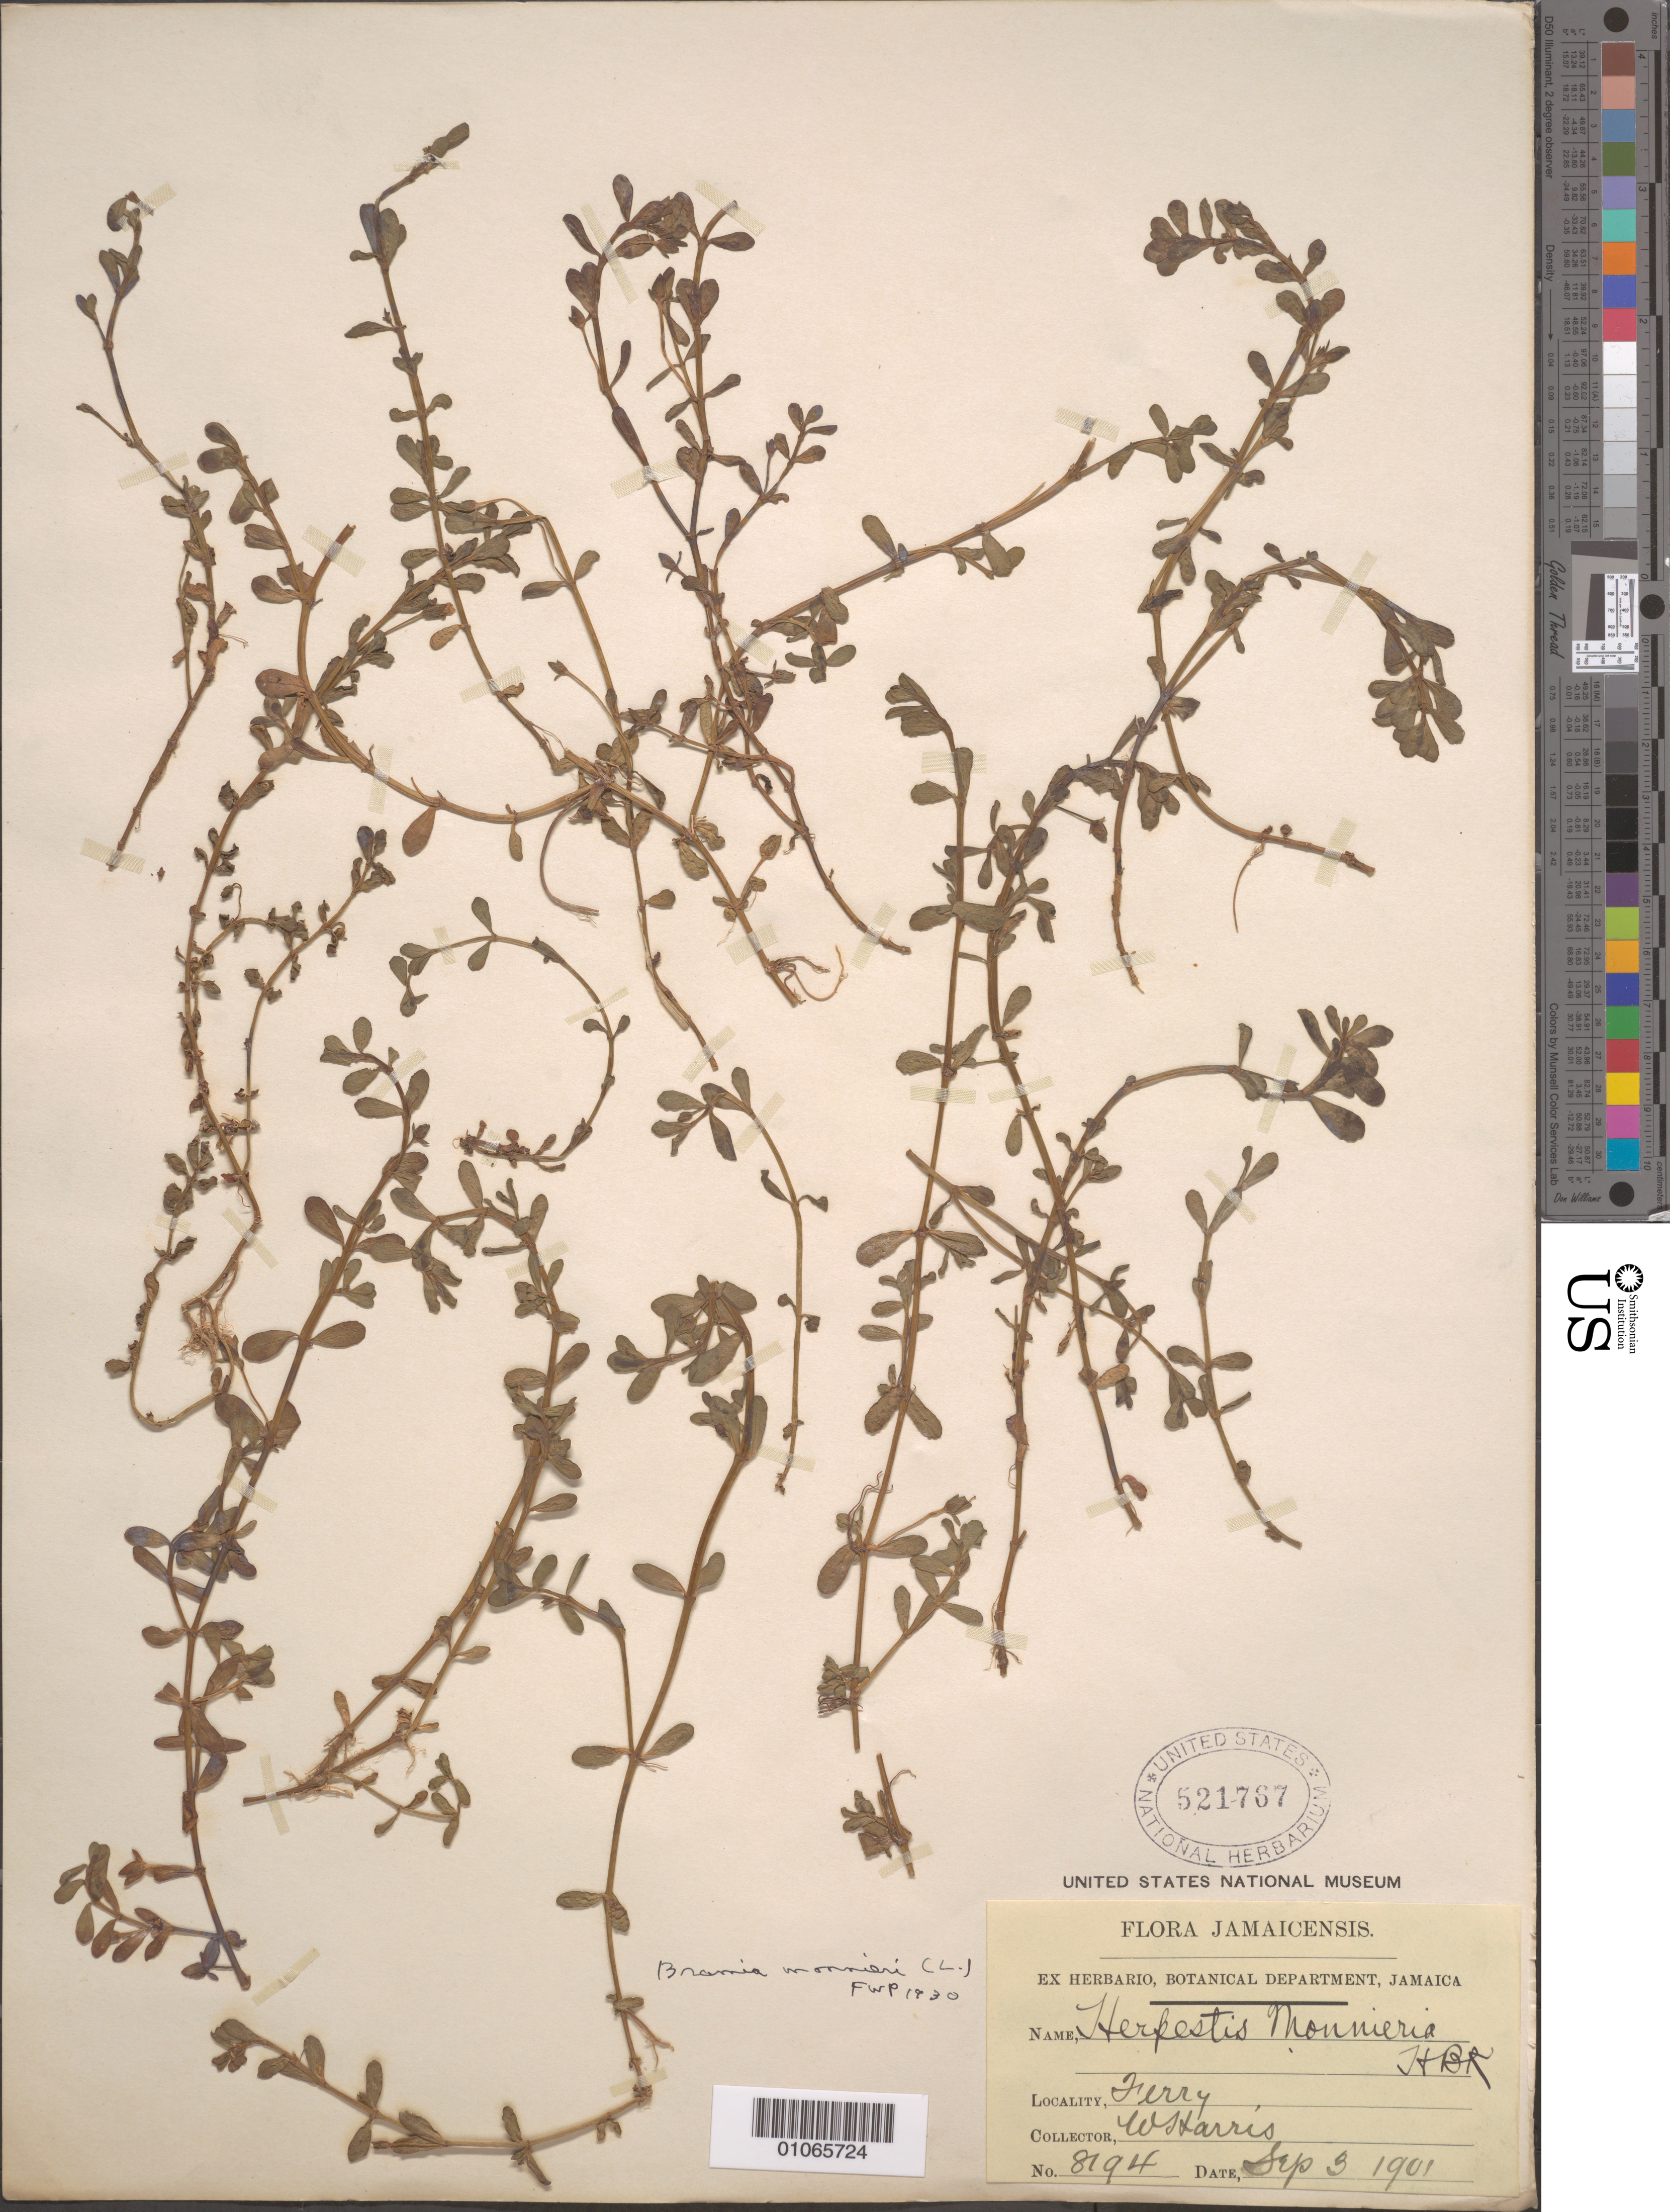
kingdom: Plantae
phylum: Tracheophyta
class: Magnoliopsida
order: Lamiales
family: Plantaginaceae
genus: Bacopa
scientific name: Bacopa monnieri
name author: (L.) Wettst.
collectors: W. Harris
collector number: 8194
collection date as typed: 03 Sep 1901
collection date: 1901-09-03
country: Jamaica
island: Jamaica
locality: Ferry.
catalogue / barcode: US 521767